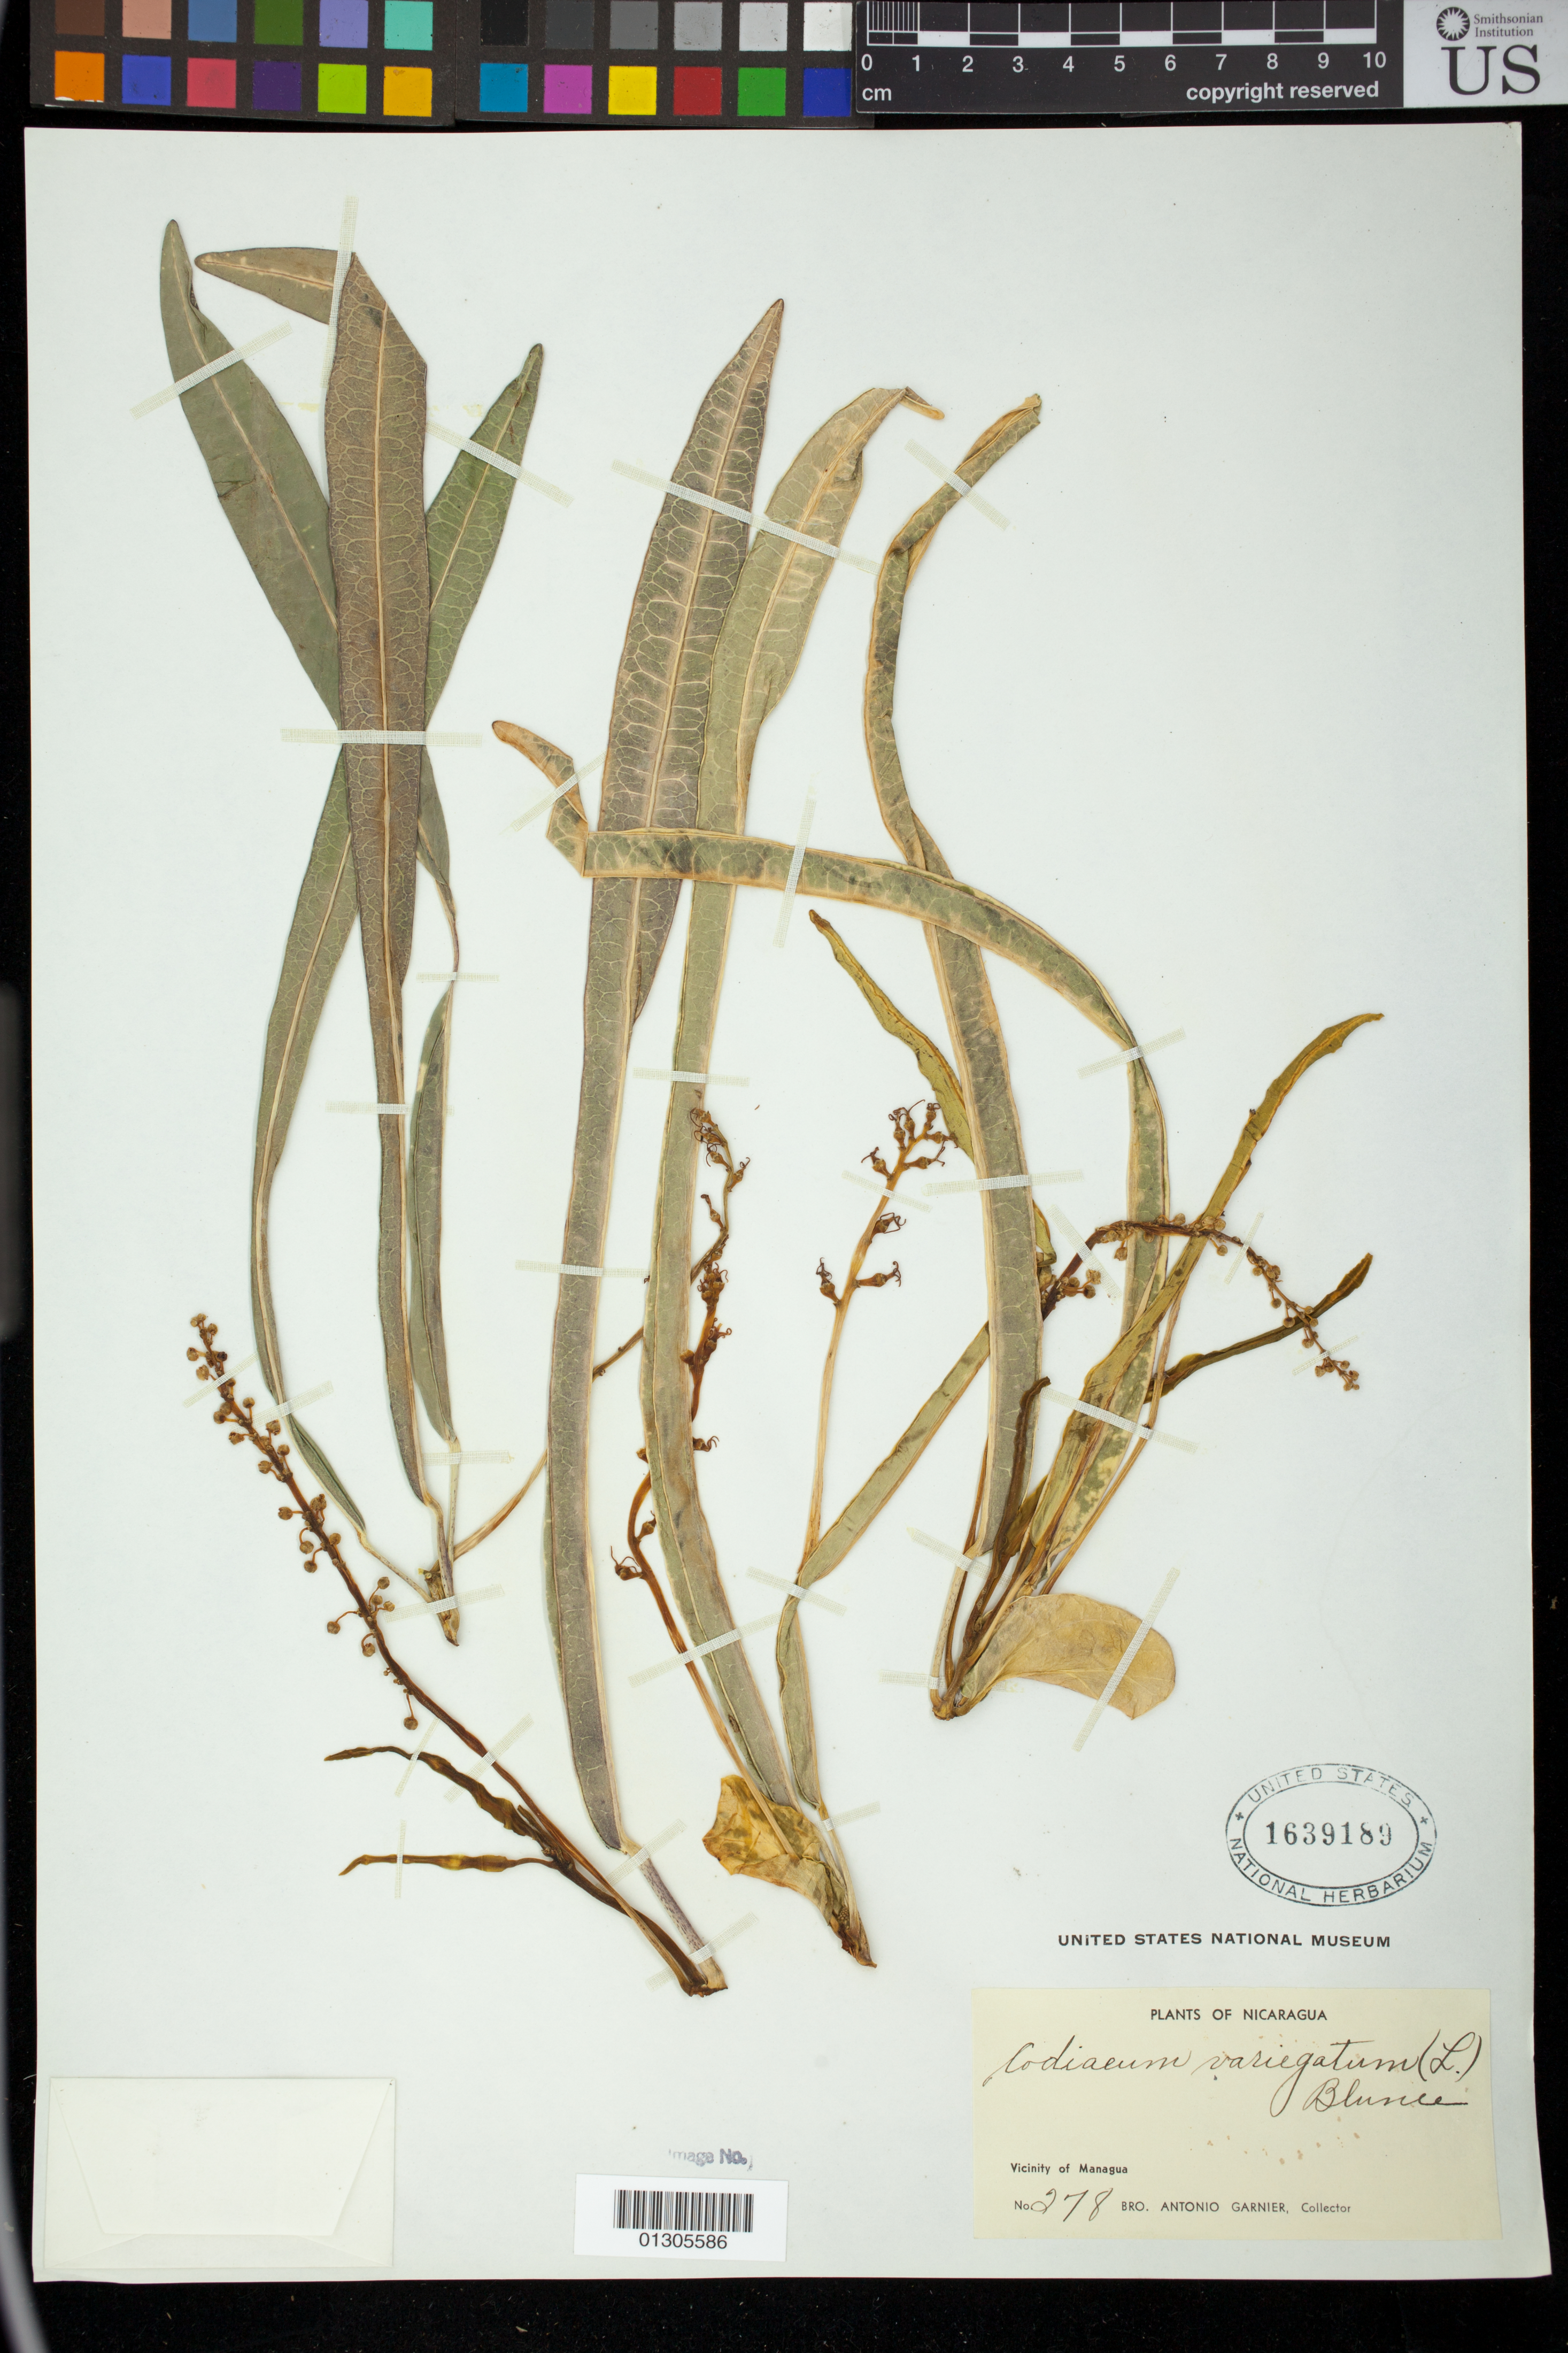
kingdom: Plantae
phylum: Tracheophyta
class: Magnoliopsida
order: Malpighiales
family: Euphorbiaceae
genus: Codiaeum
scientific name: Codiaeum variegatum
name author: (L.) Rumph. ex A. Juss.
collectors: Bro. A. Garnier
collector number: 278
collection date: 1932/1935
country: Nicaragua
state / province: Managua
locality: Vicinity of Managua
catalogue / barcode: US 1639189